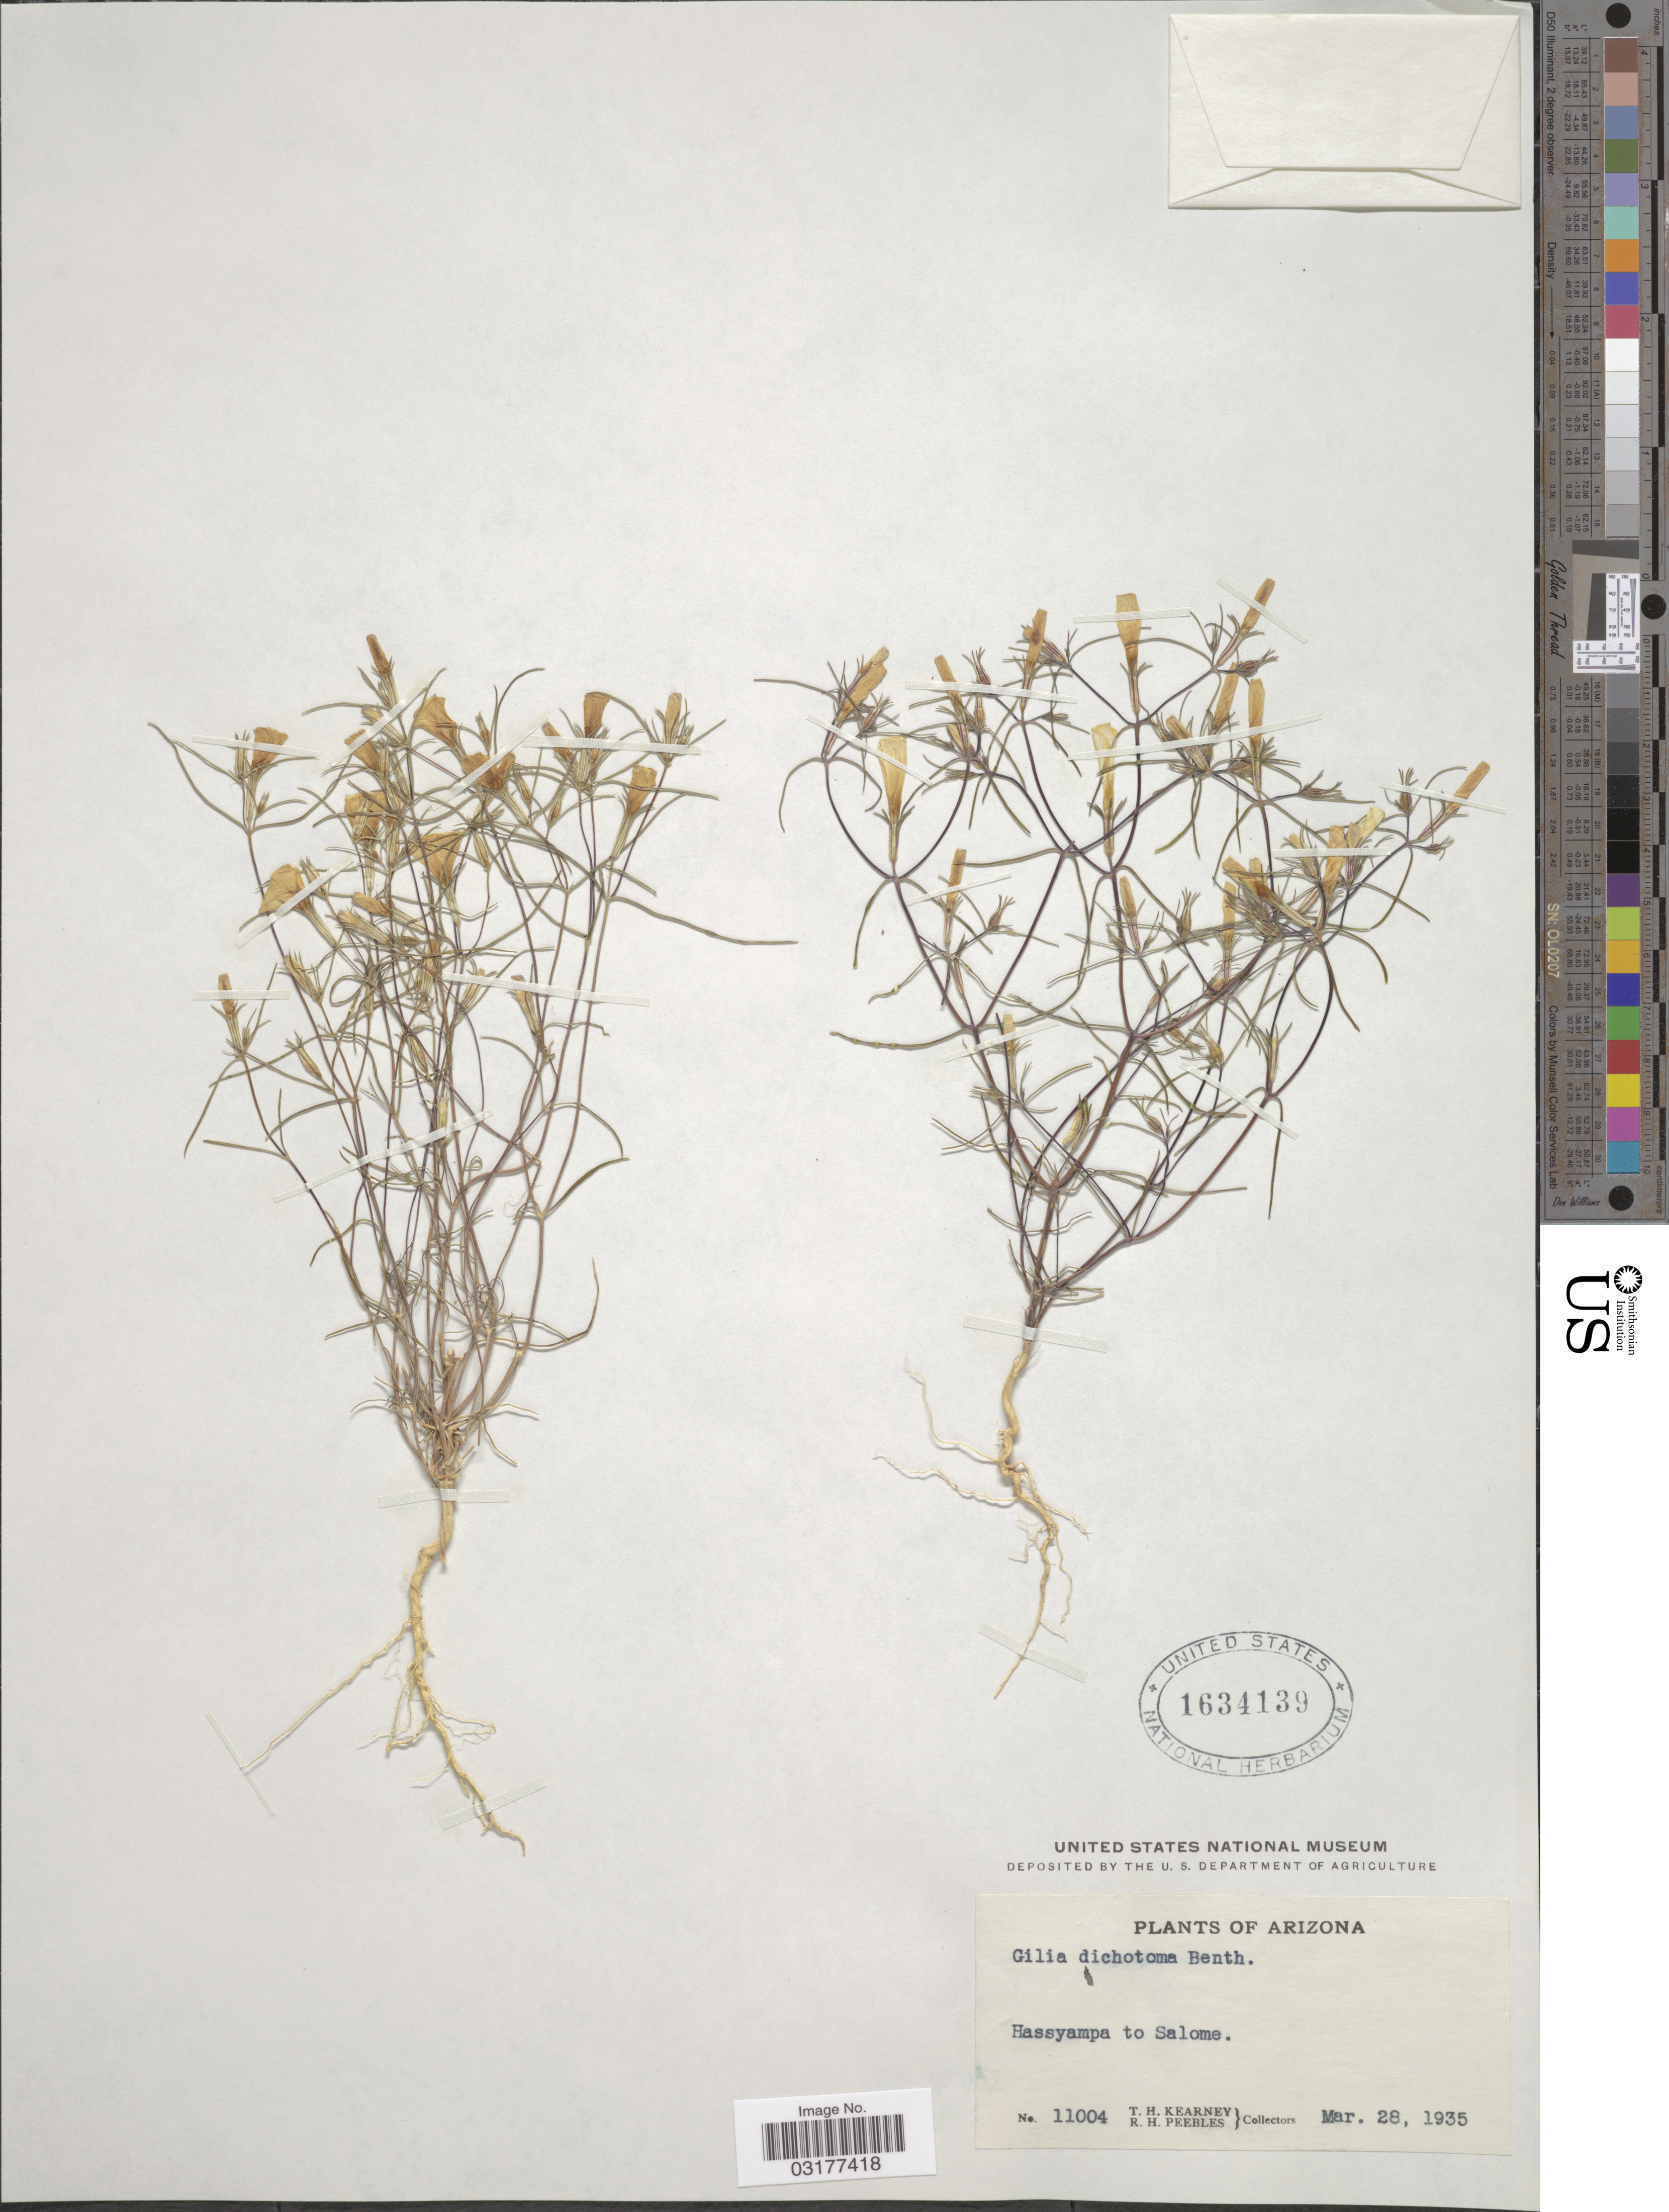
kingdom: Plantae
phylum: Tracheophyta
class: Magnoliopsida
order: Ericales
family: Polemoniaceae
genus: Linanthus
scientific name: Linanthus dichotomus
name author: Benth.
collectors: T. H. Kearney & R. H. Peebles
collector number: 11004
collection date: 1935-03-28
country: United States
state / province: Arizona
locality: Hassyampa to Salome.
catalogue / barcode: US 1634139